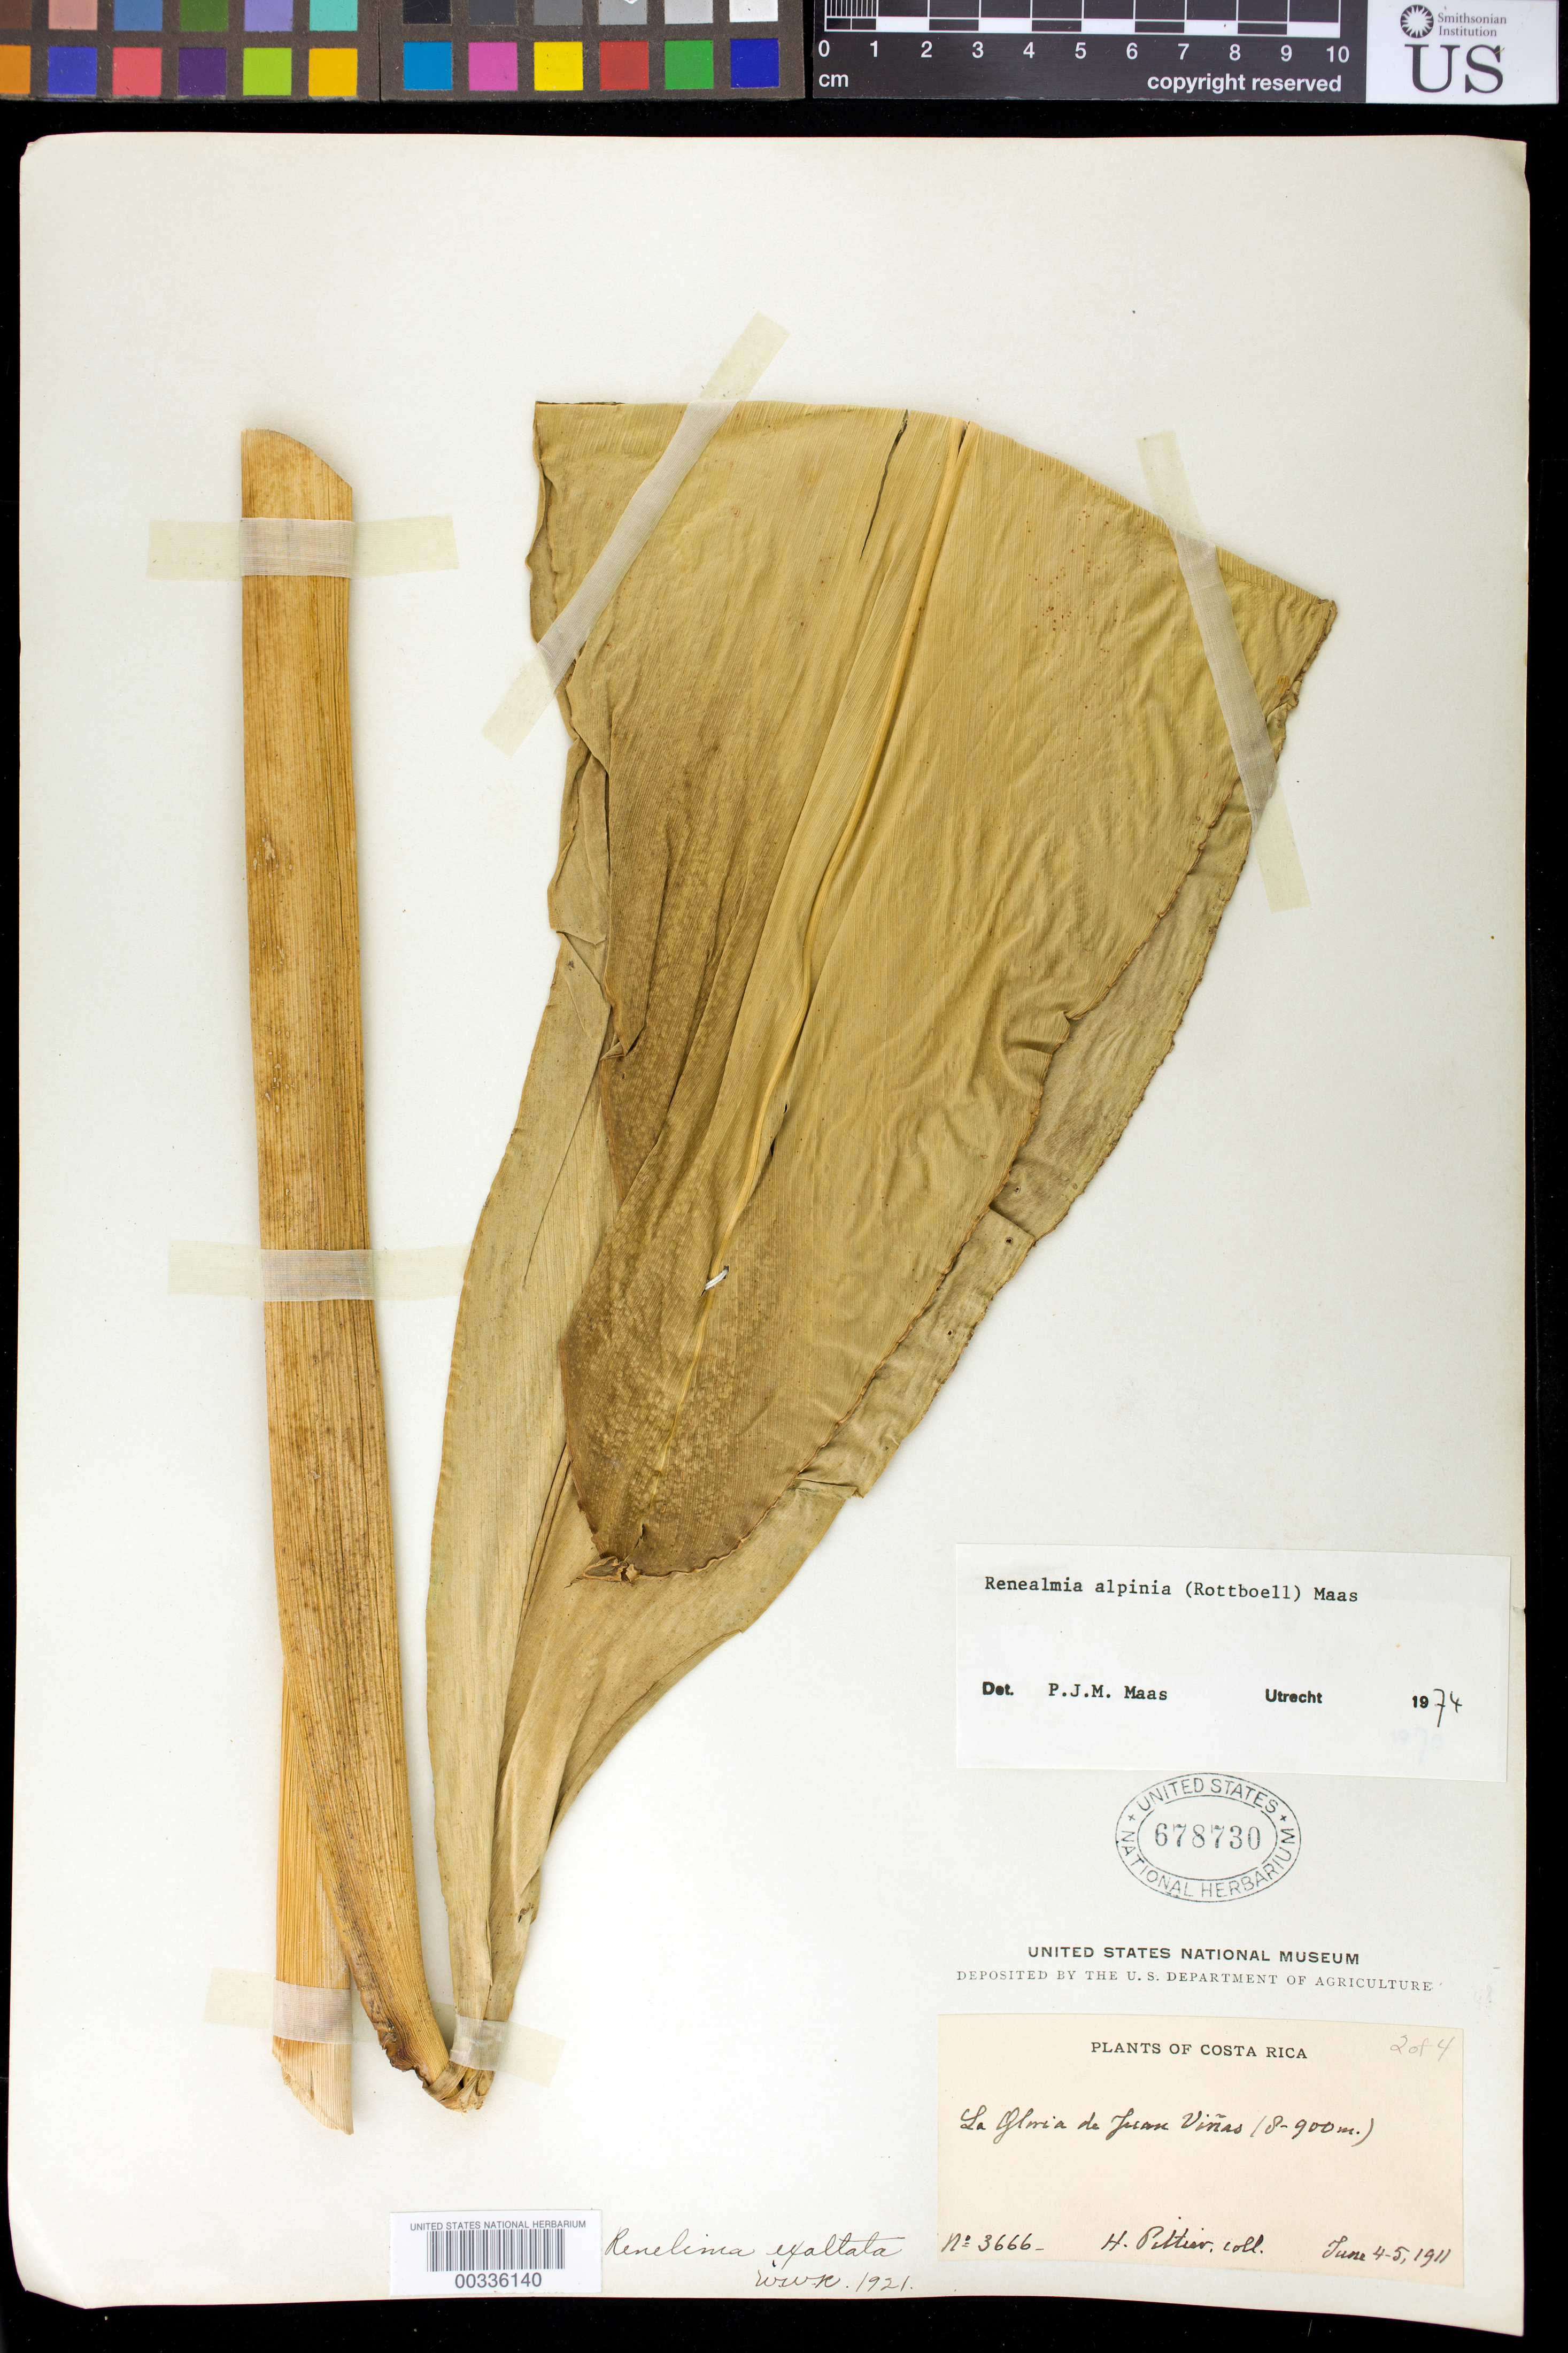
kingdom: Plantae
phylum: Tracheophyta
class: Liliopsida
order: Zingiberales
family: Zingiberaceae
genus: Renealmia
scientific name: Renealmia alpinia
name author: (Rottb.) Maas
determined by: Maas, Paul J. M.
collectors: H. F. Pittier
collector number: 3666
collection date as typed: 04 Jun 1911 to 05 Jun 1911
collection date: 1911-06-04/1911-06-05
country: Costa Rica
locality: La Gloria de Juan Vinas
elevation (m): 800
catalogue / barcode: US 678730